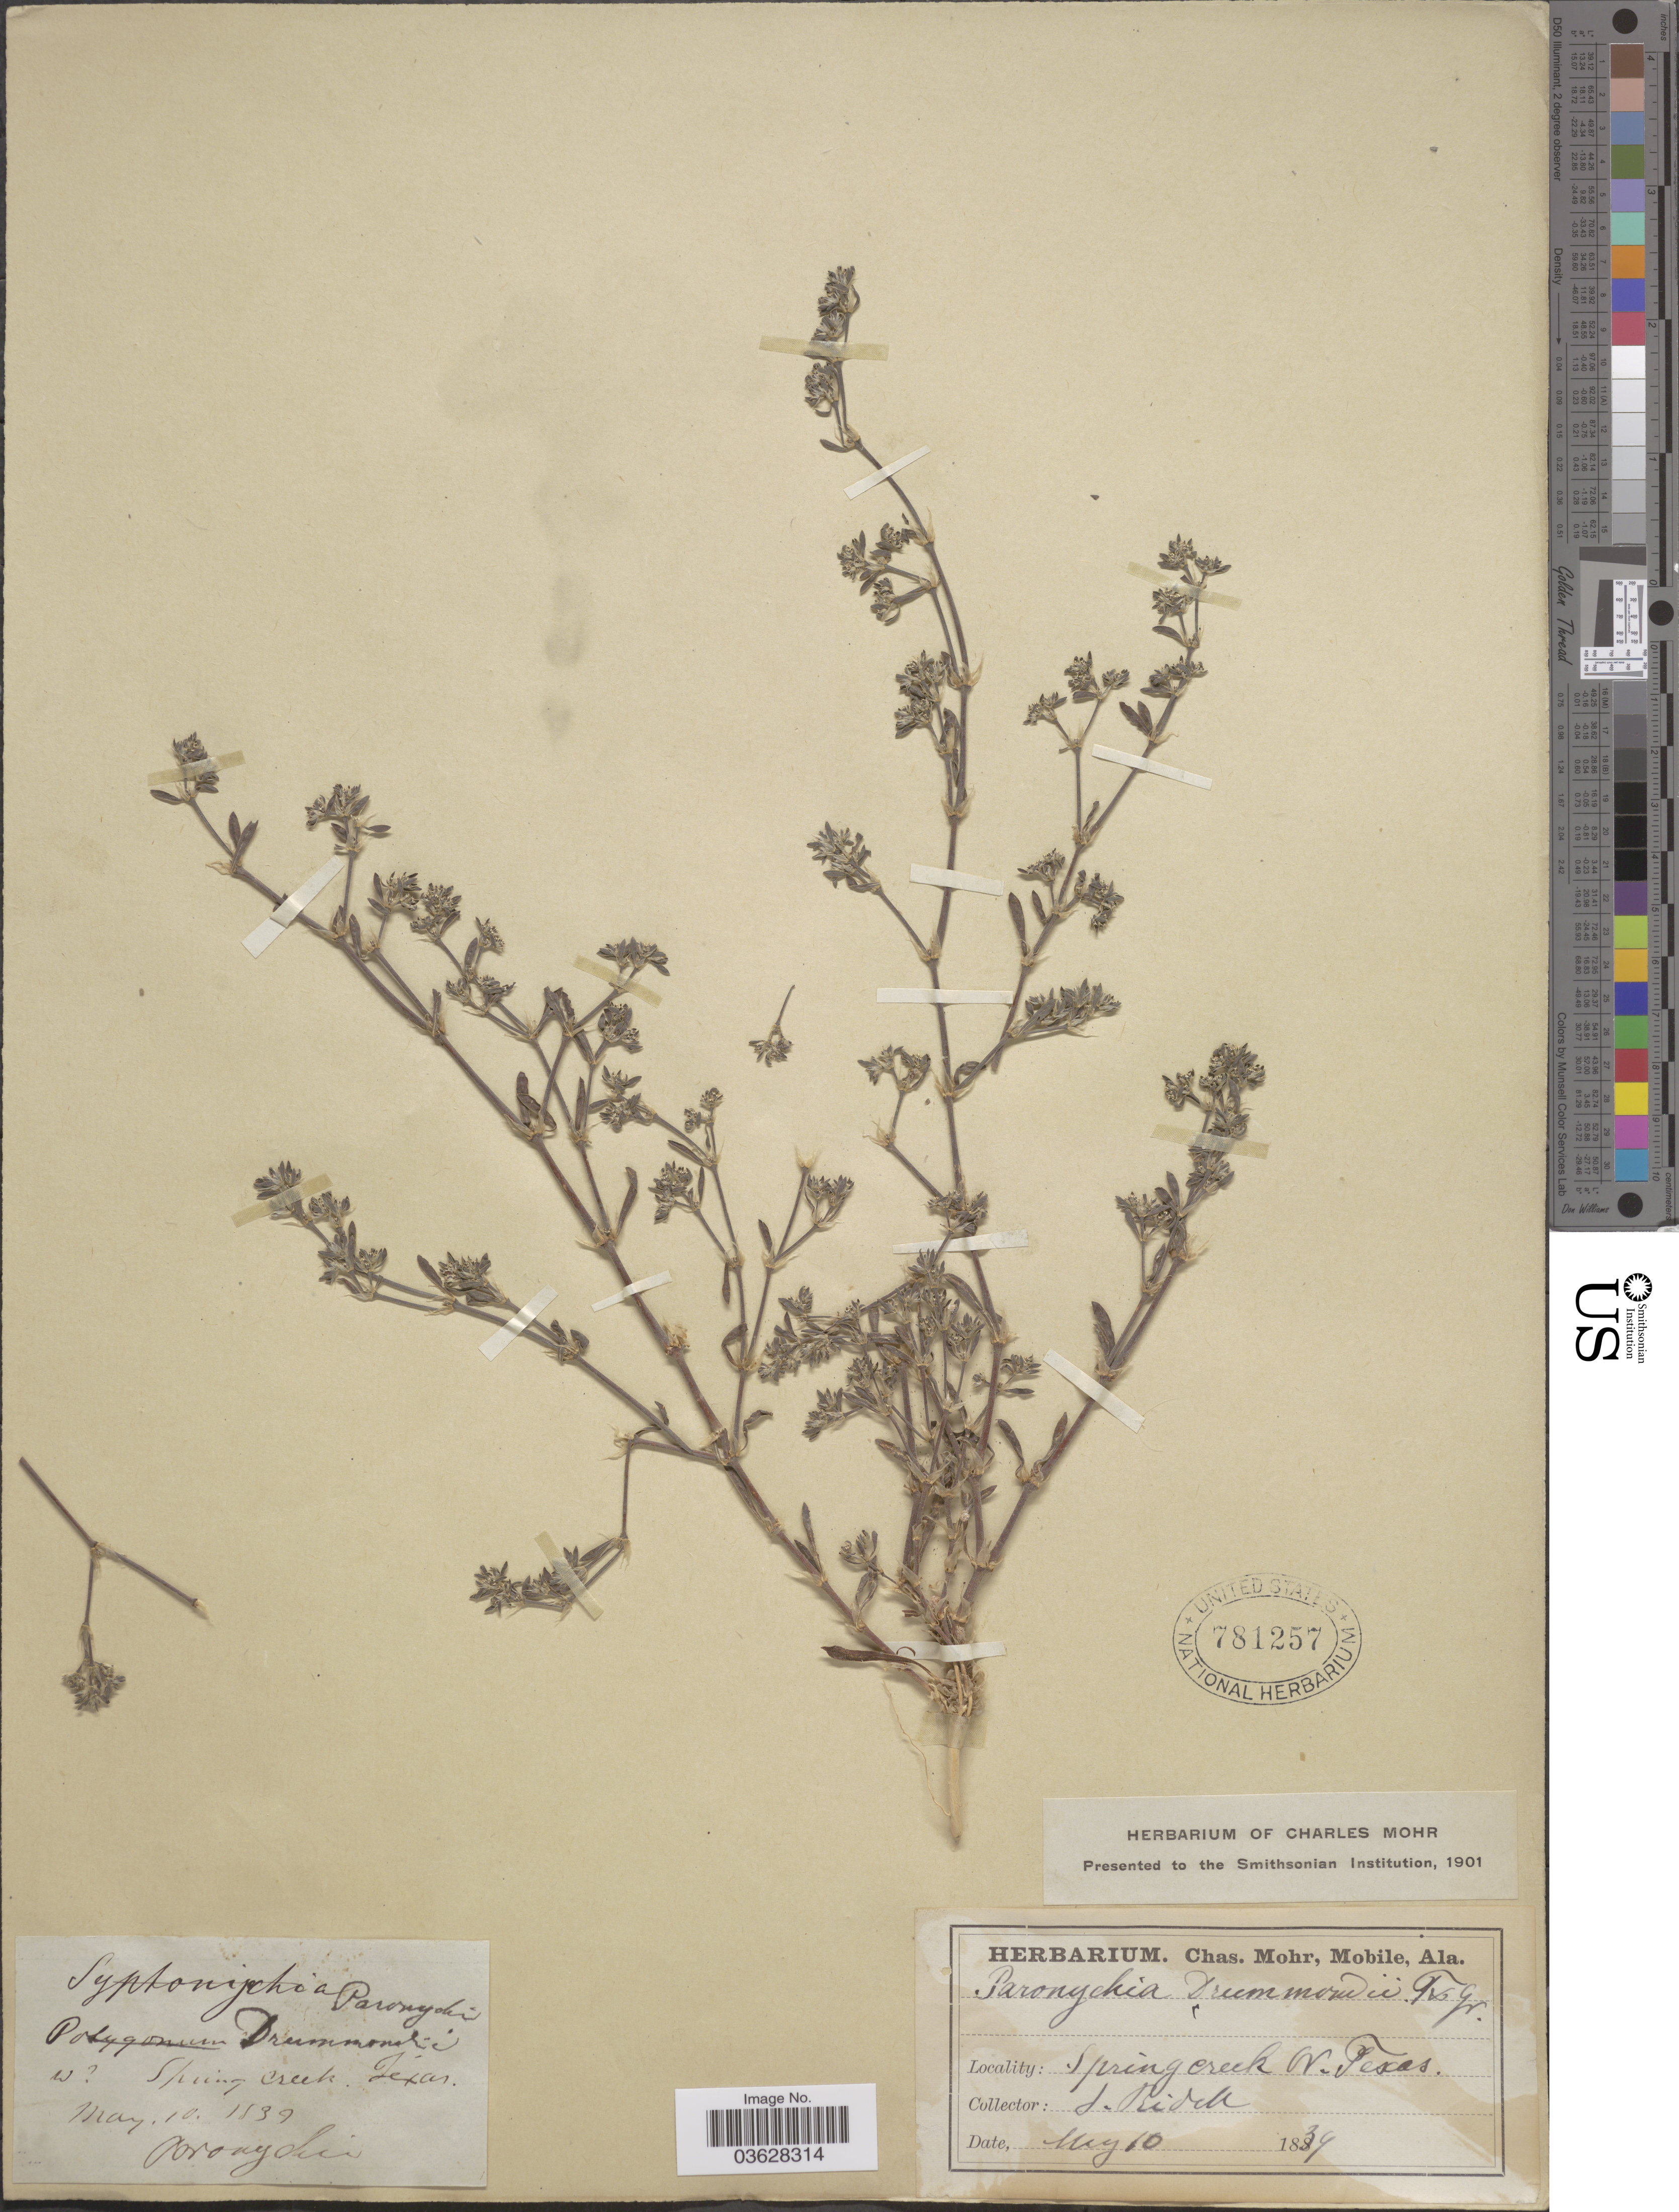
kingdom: Plantae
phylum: Tracheophyta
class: Magnoliopsida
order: Caryophyllales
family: Caryophyllaceae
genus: Paronychia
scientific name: Paronychia drummondii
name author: Torr. & A. Gray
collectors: J. Ridell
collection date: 1839-05-10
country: United States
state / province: Texas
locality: Spring Creek, W. Texas.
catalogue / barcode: US 781257